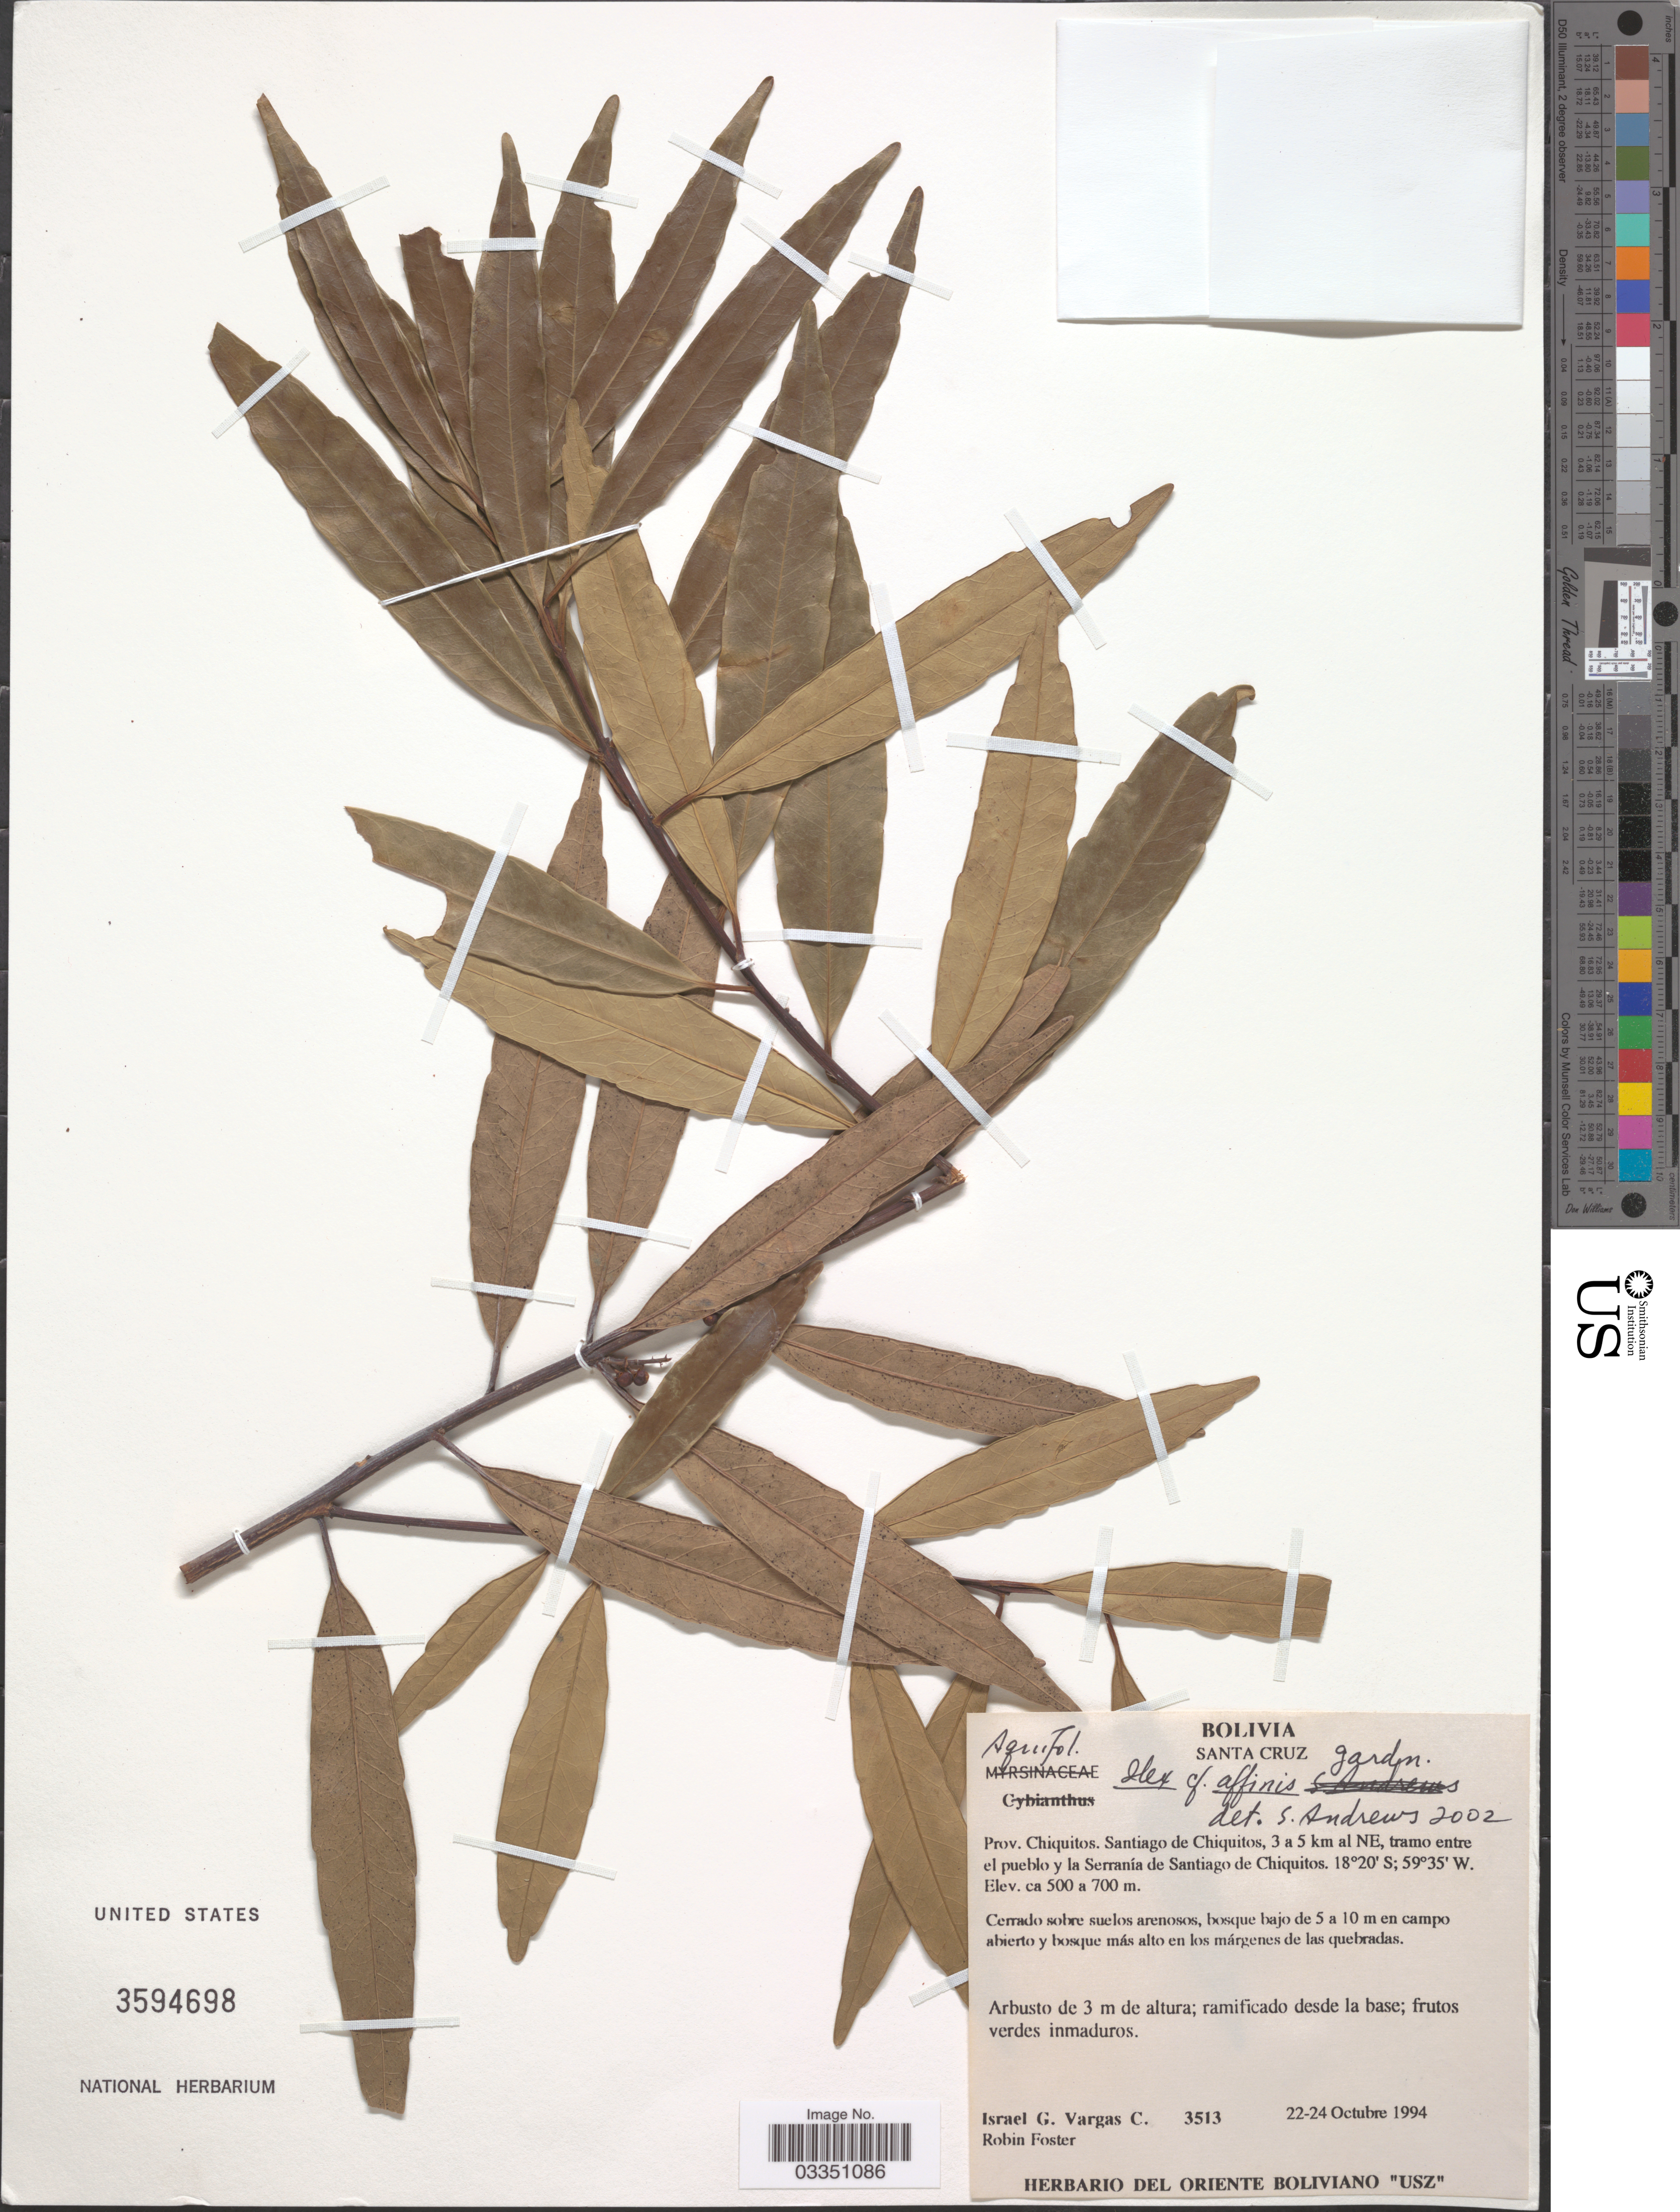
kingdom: Plantae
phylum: Tracheophyta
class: Magnoliopsida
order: Aquifoliales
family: Aquifoliaceae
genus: Ilex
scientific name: Ilex affinis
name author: Gardner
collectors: I. G. Vargas C. & R. B. Foster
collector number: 3513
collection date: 1994-10-22/1994-10-24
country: Bolivia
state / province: Santa Cruz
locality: Prov. Chiquitos. Santiago de Chiquitos, 3 a 5 km al NE, tramo entre el pueblo y la Serranía de Santiago de Chiquitos.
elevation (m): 500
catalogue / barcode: US 3594698